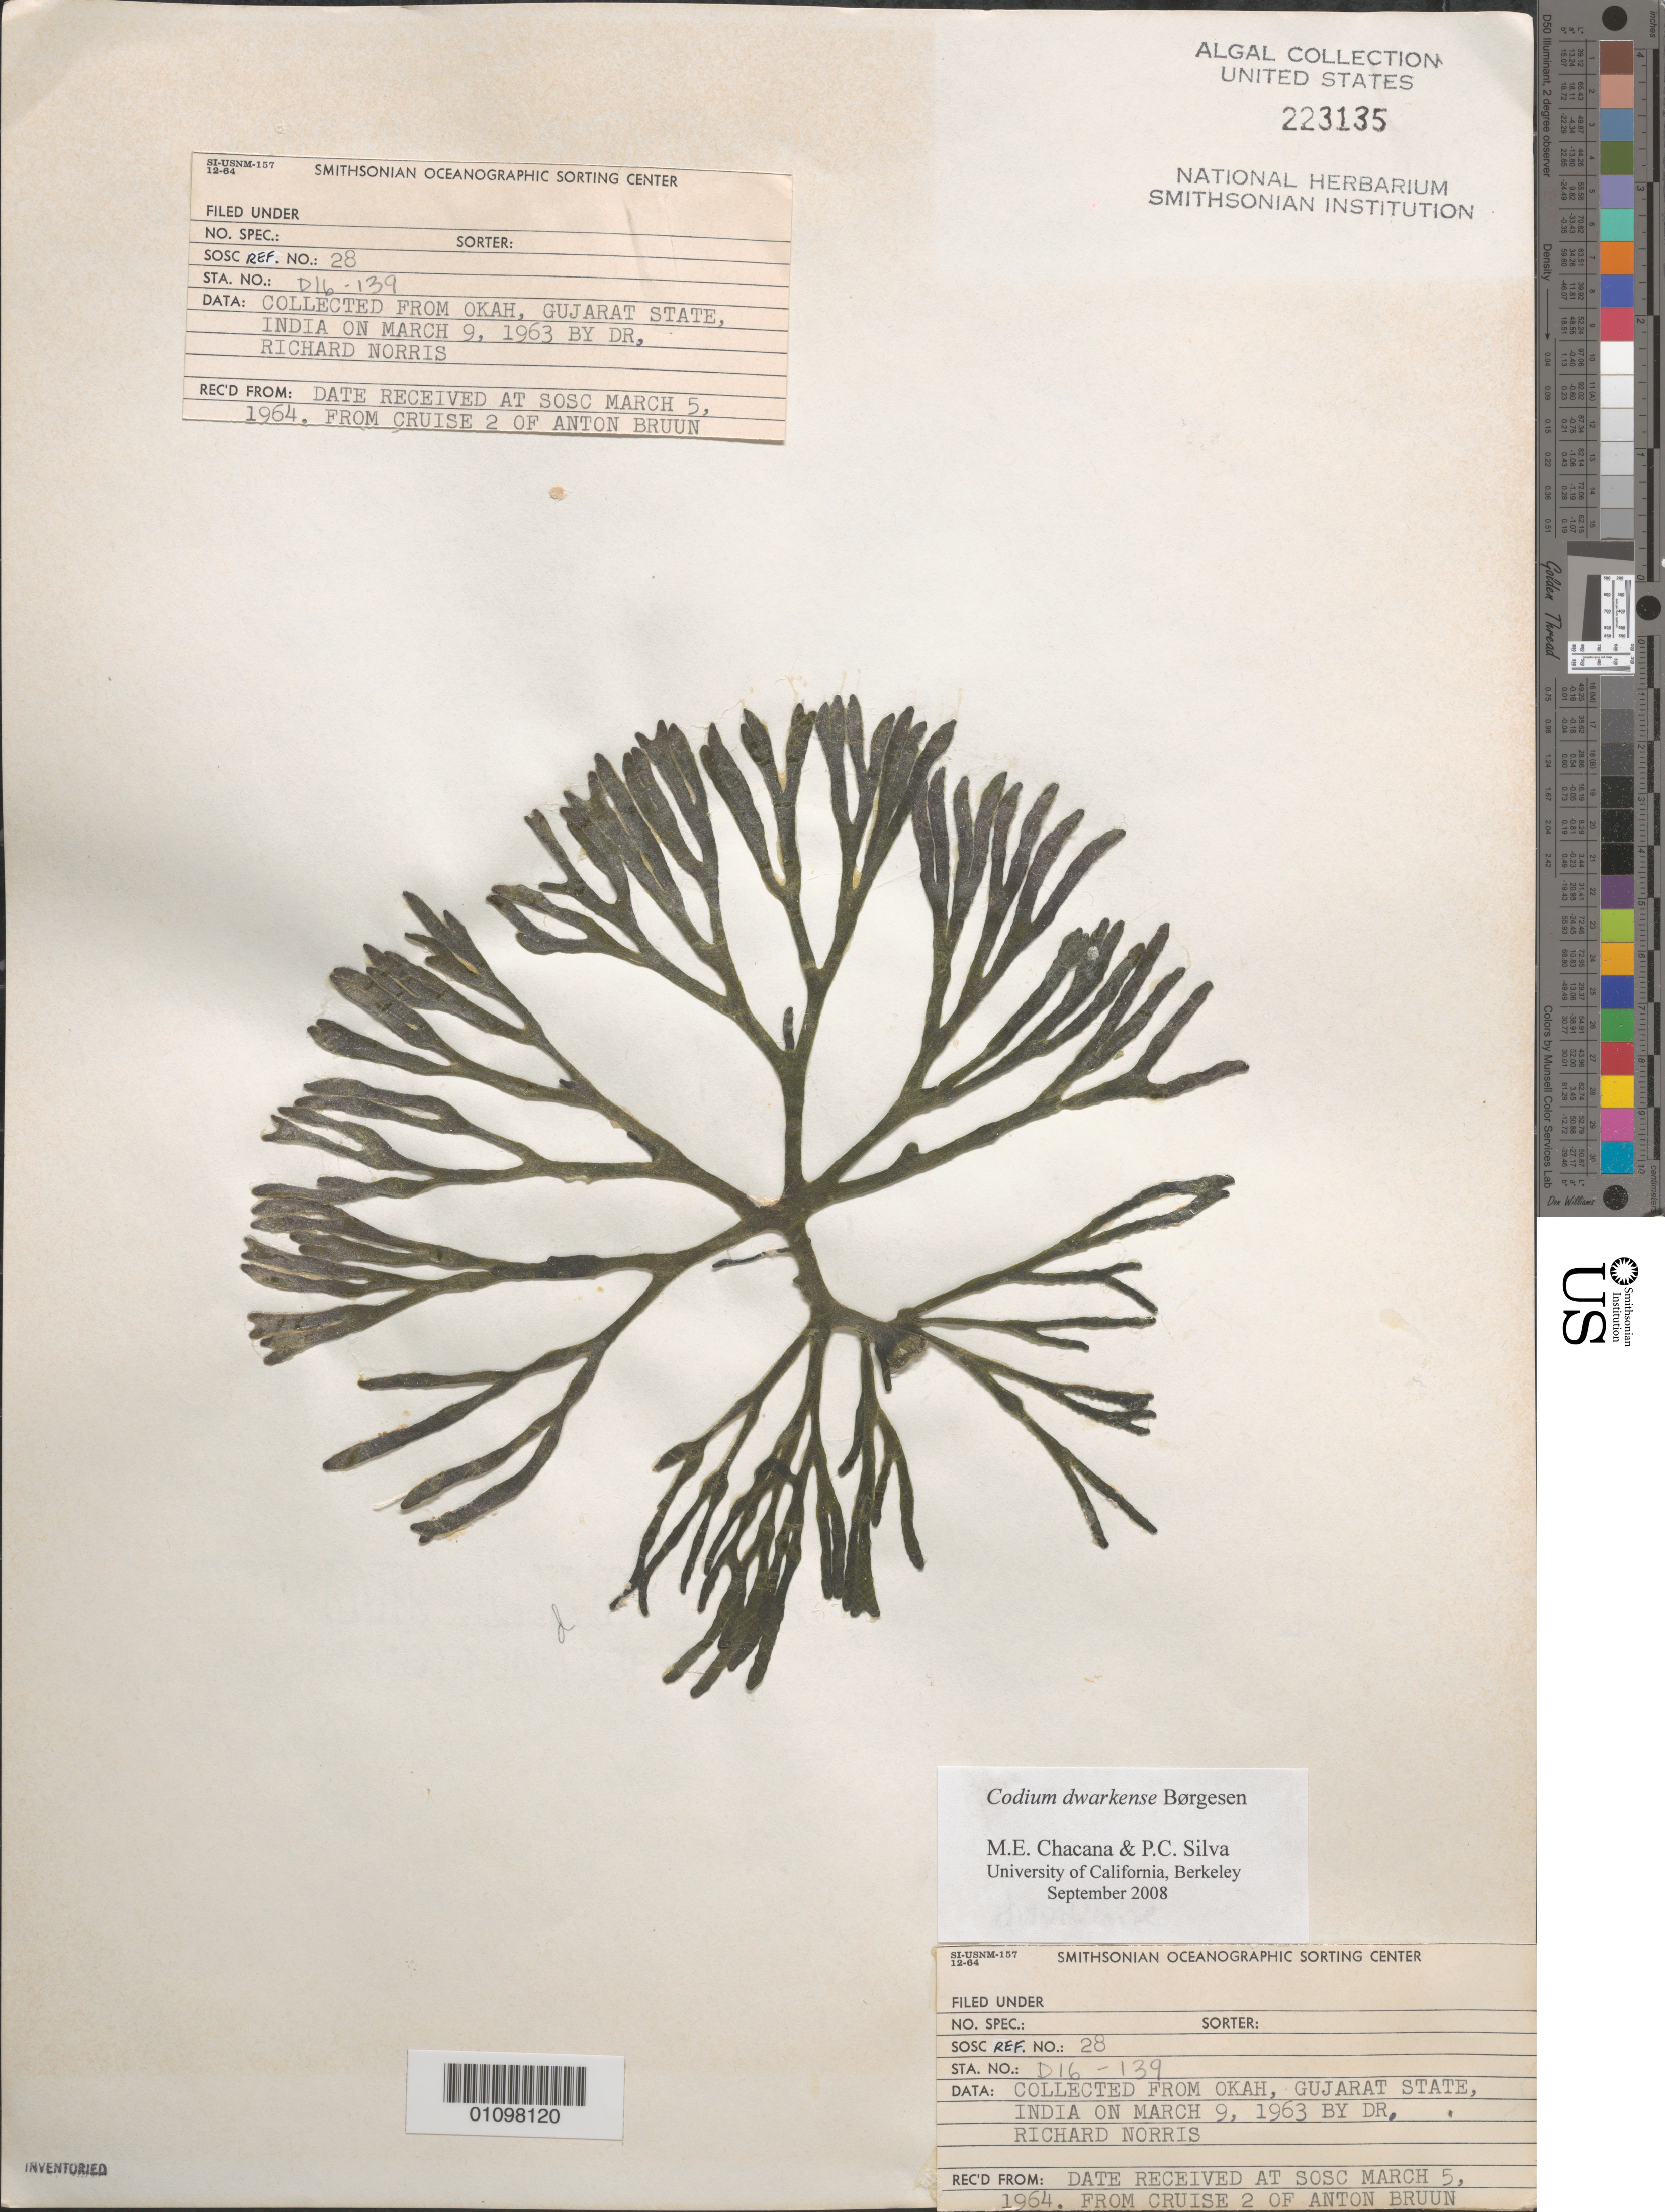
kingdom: Plantae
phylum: Chlorophyta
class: Ulvophyceae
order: Bryopsidales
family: Codiaceae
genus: Codium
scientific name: Codium dwarkense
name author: Børgesen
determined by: Chacana, M. E.; Silva, P. C.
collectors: R. E. Norris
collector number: Station D16-139 & SOSC Ref 28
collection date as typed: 09 Mar 1963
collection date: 1963-03-09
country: India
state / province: Gujarat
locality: Okah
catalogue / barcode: US 223135